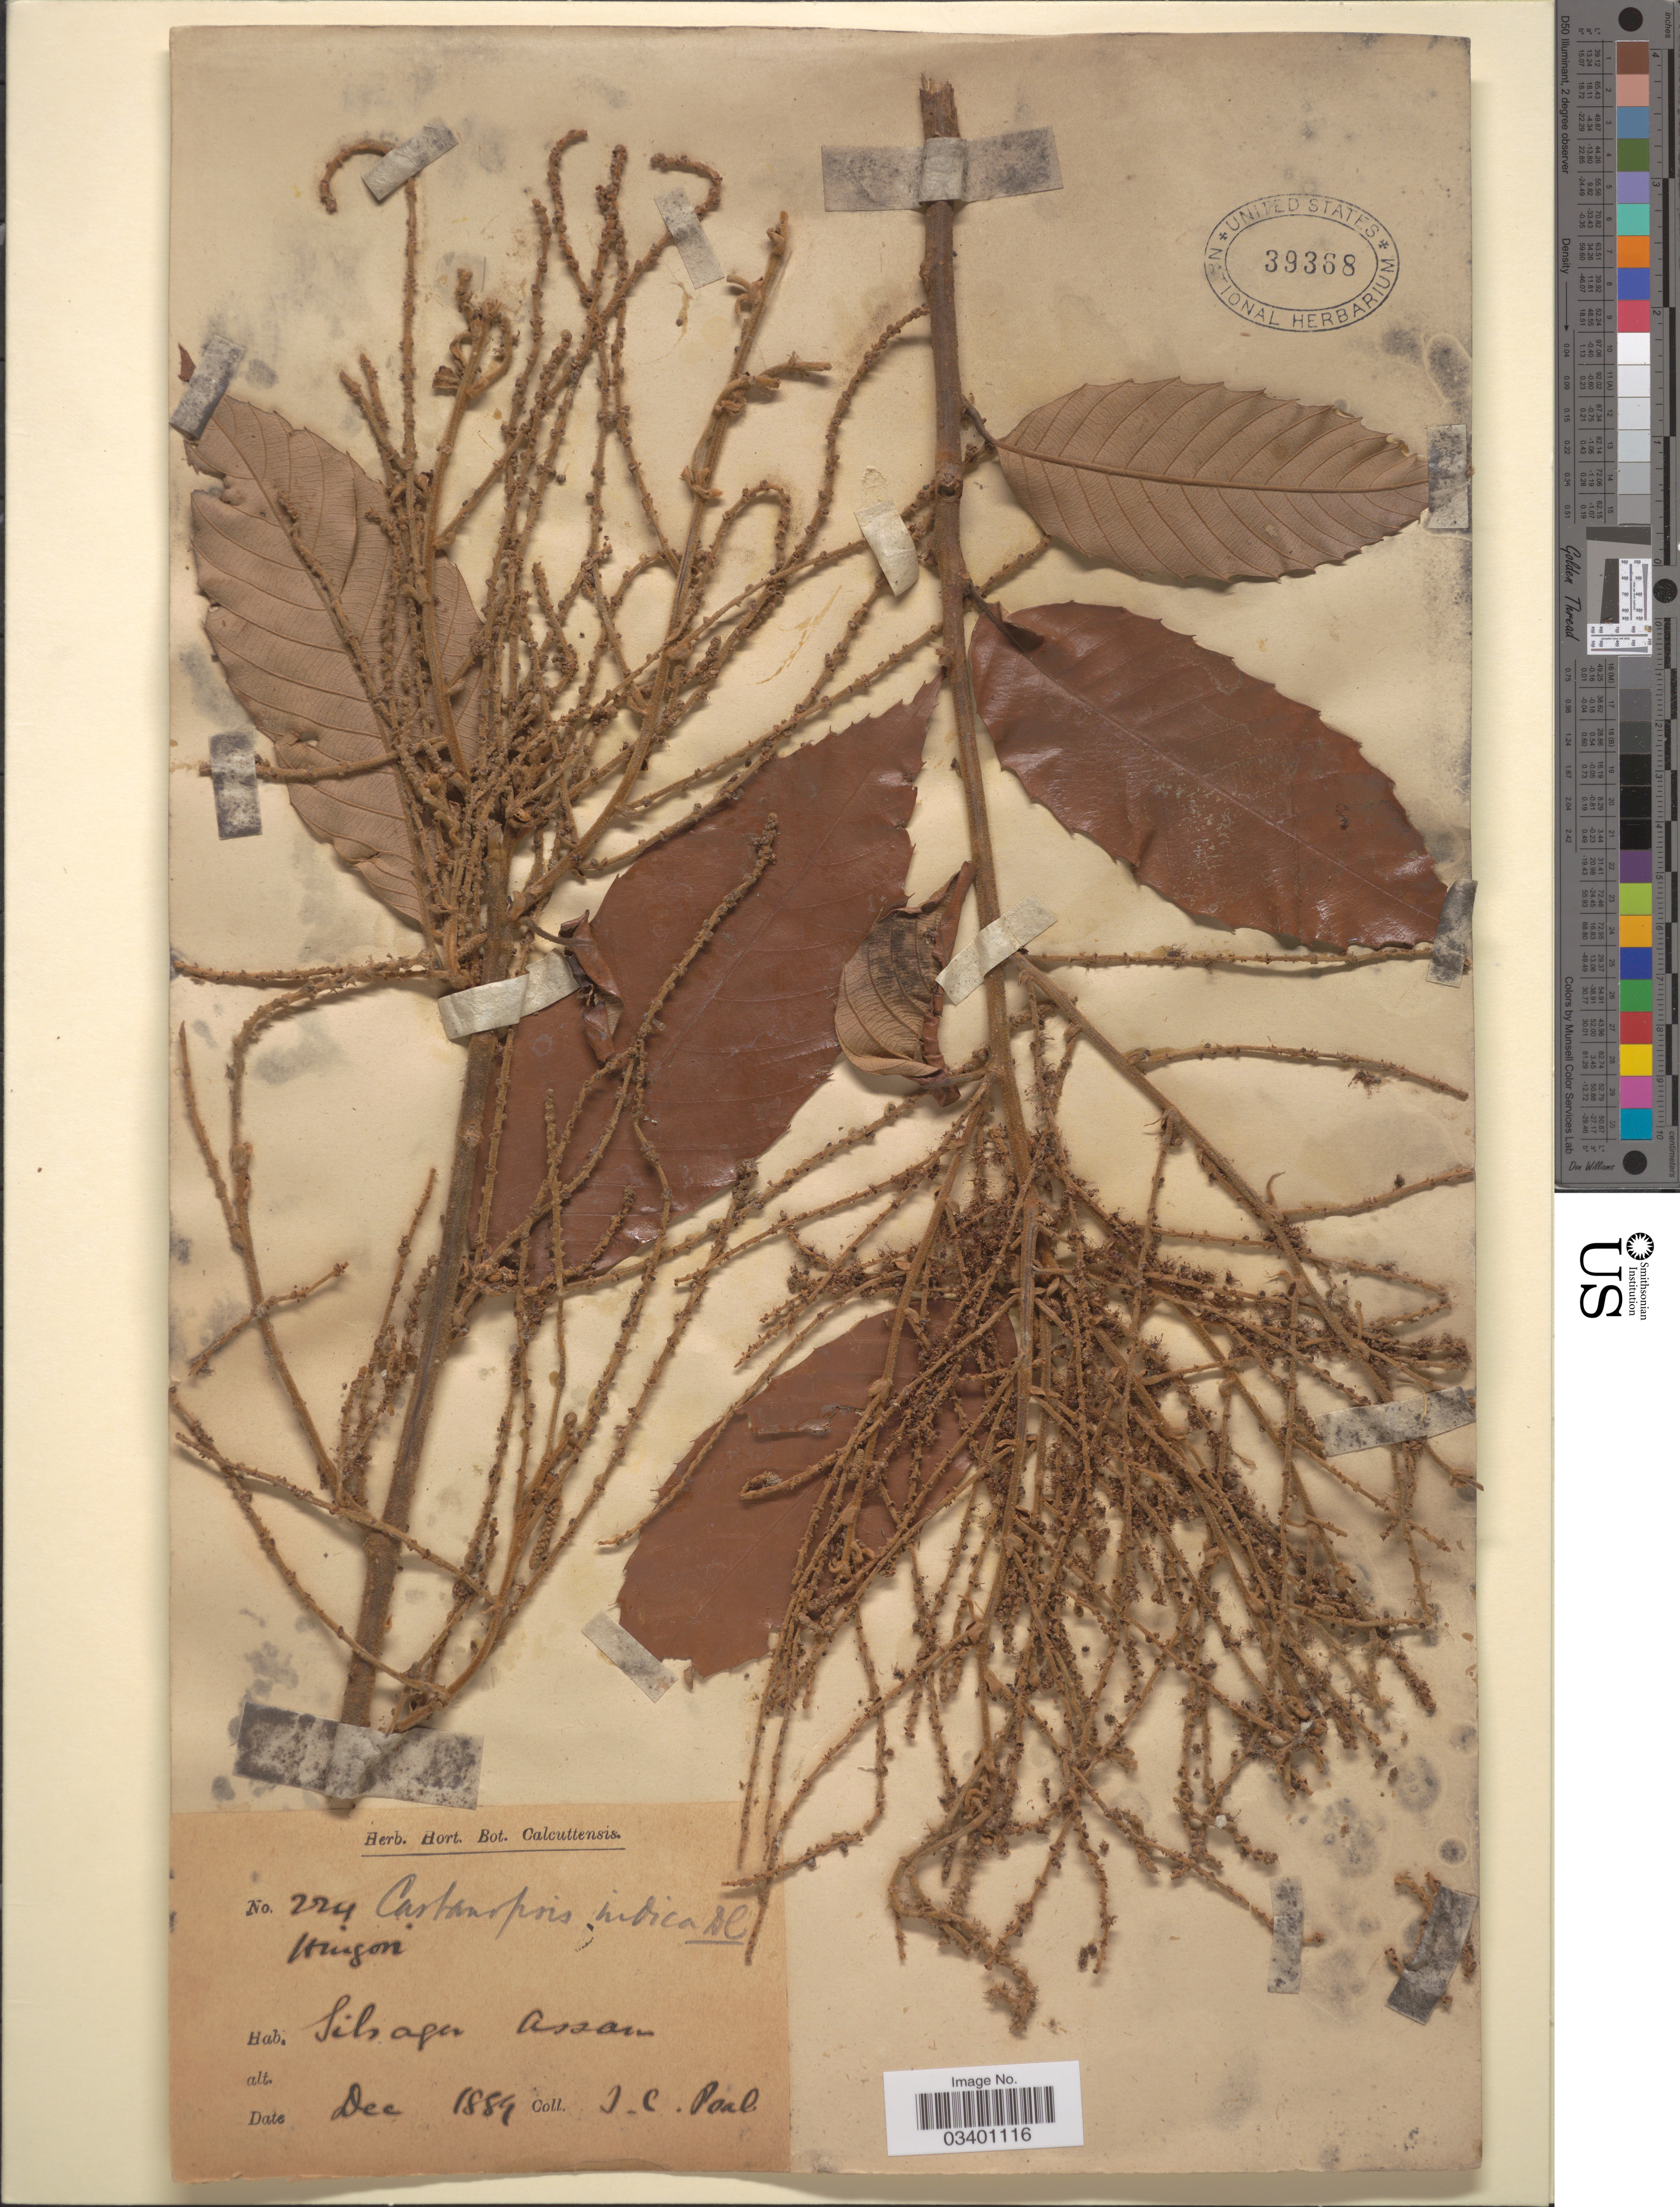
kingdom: Plantae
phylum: Tracheophyta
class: Magnoliopsida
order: Fagales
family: Fagaceae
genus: Castanopsis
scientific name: Castanopsis indica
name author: (Roxb.) A. DC.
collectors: J. Poal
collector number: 224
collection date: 1889-12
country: India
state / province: Assam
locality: Silsager.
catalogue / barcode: US 39368